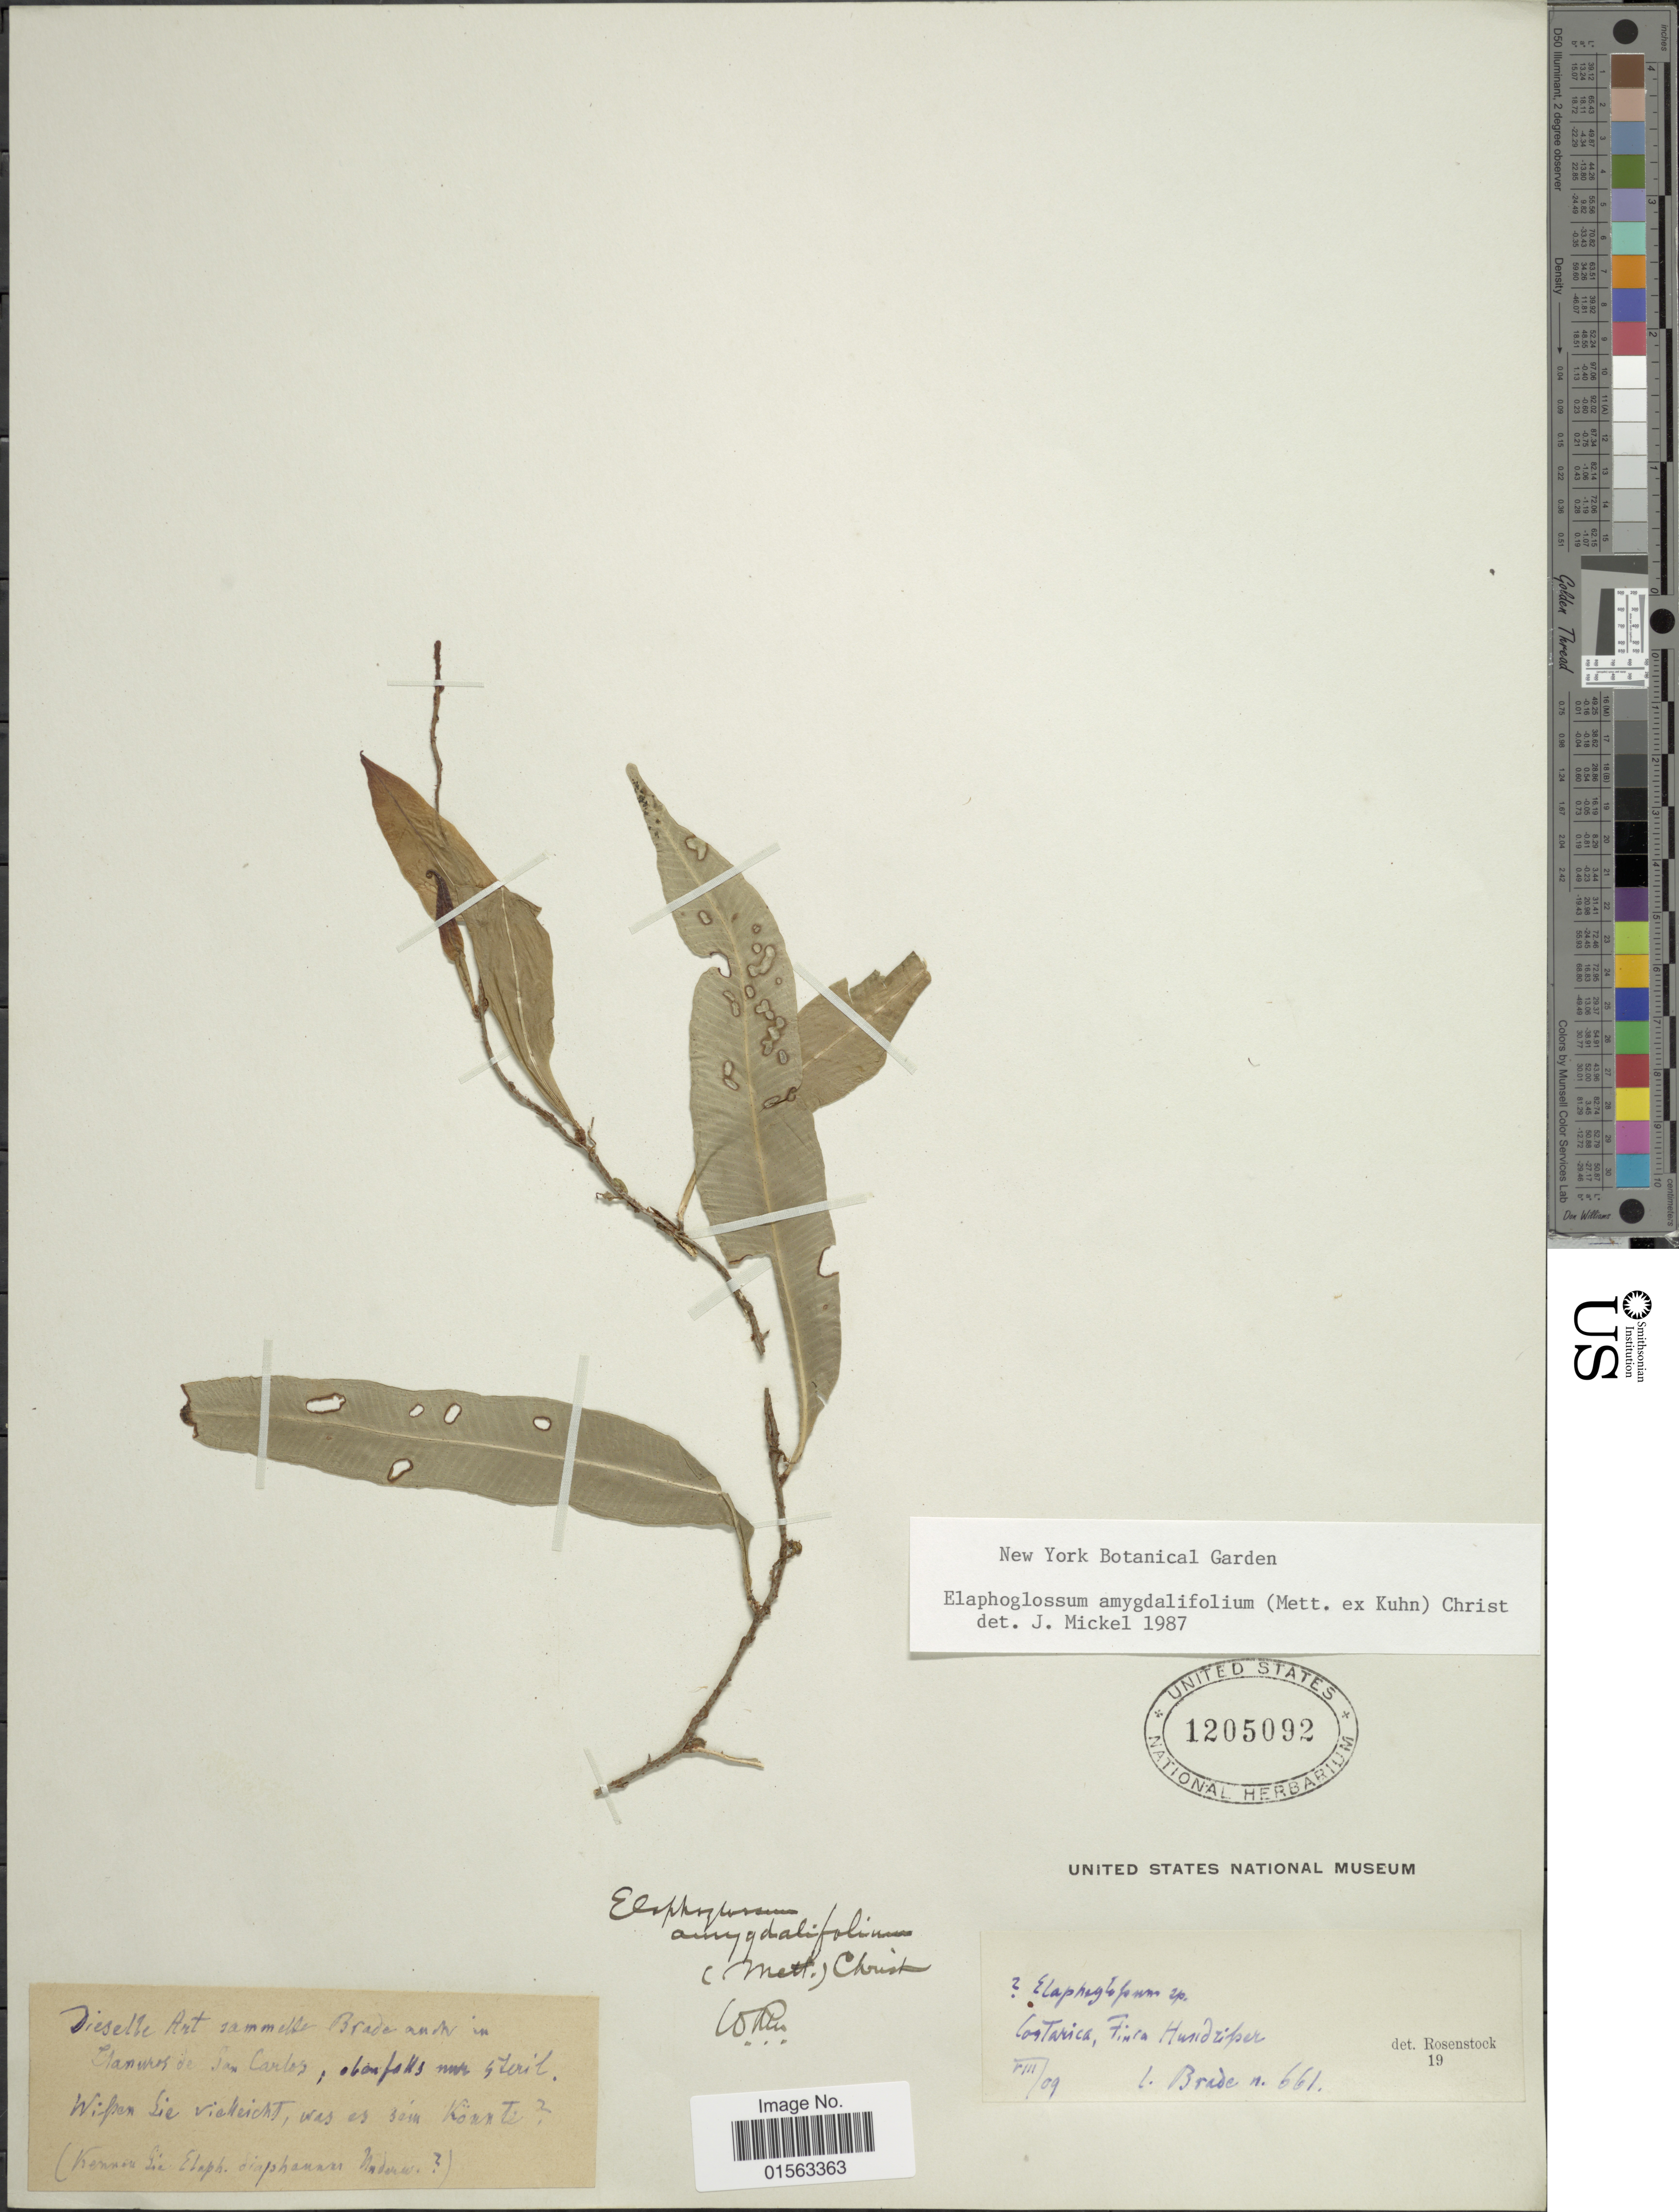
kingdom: Plantae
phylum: Tracheophyta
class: Polypodiopsida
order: Polypodiales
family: Dryopteridaceae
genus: Elaphoglossum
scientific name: Elaphoglossum amygdalifolium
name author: (Mett. ex Kuhn) Christ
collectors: -- Brade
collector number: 661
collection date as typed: Transcribed d/m/y: /8/9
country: Costa Rica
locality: Finca Hundrisser, Costa Rica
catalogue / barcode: US 1205092